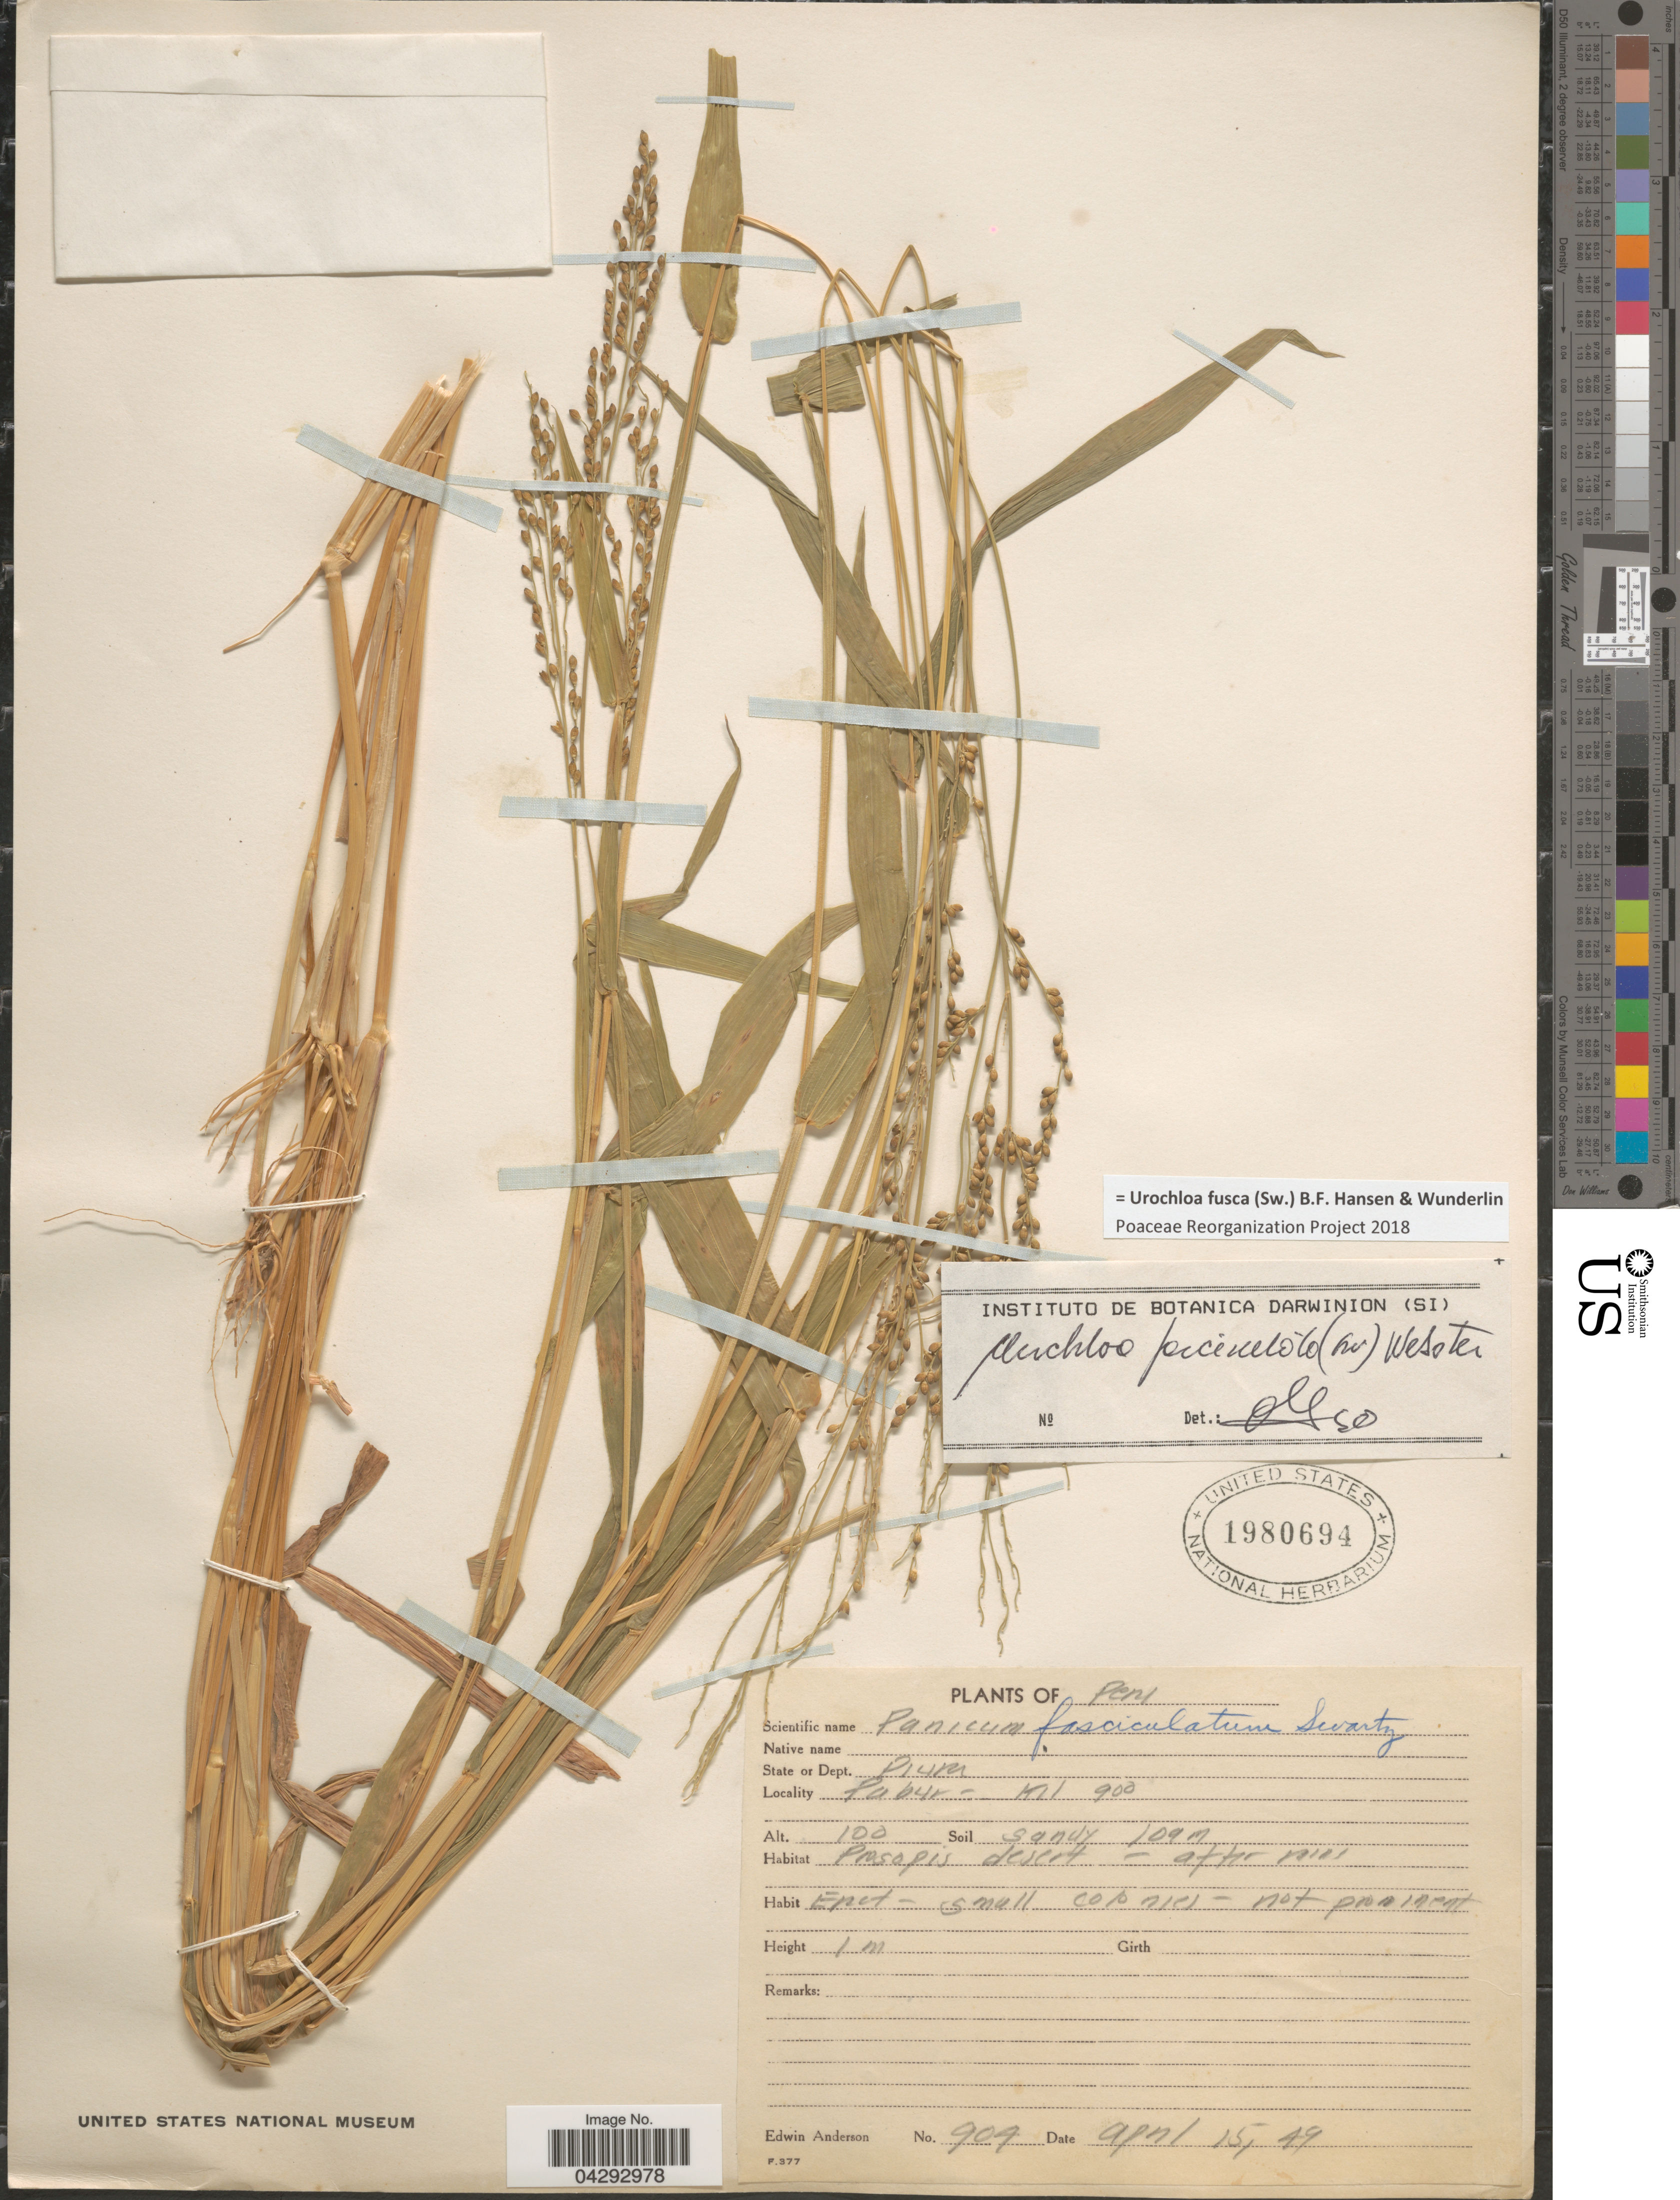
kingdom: Plantae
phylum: Tracheophyta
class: Liliopsida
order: Poales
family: Poaceae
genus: Urochloa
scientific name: Urochloa fusca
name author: (Sw.) B.F. Hansen & Wunderlin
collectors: E. Anderson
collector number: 904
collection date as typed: Transcribed d/m/y: 15/4/49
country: Peru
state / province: Piura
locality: Dept. Piura. Pabur - Kil 900.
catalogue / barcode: US 1980694